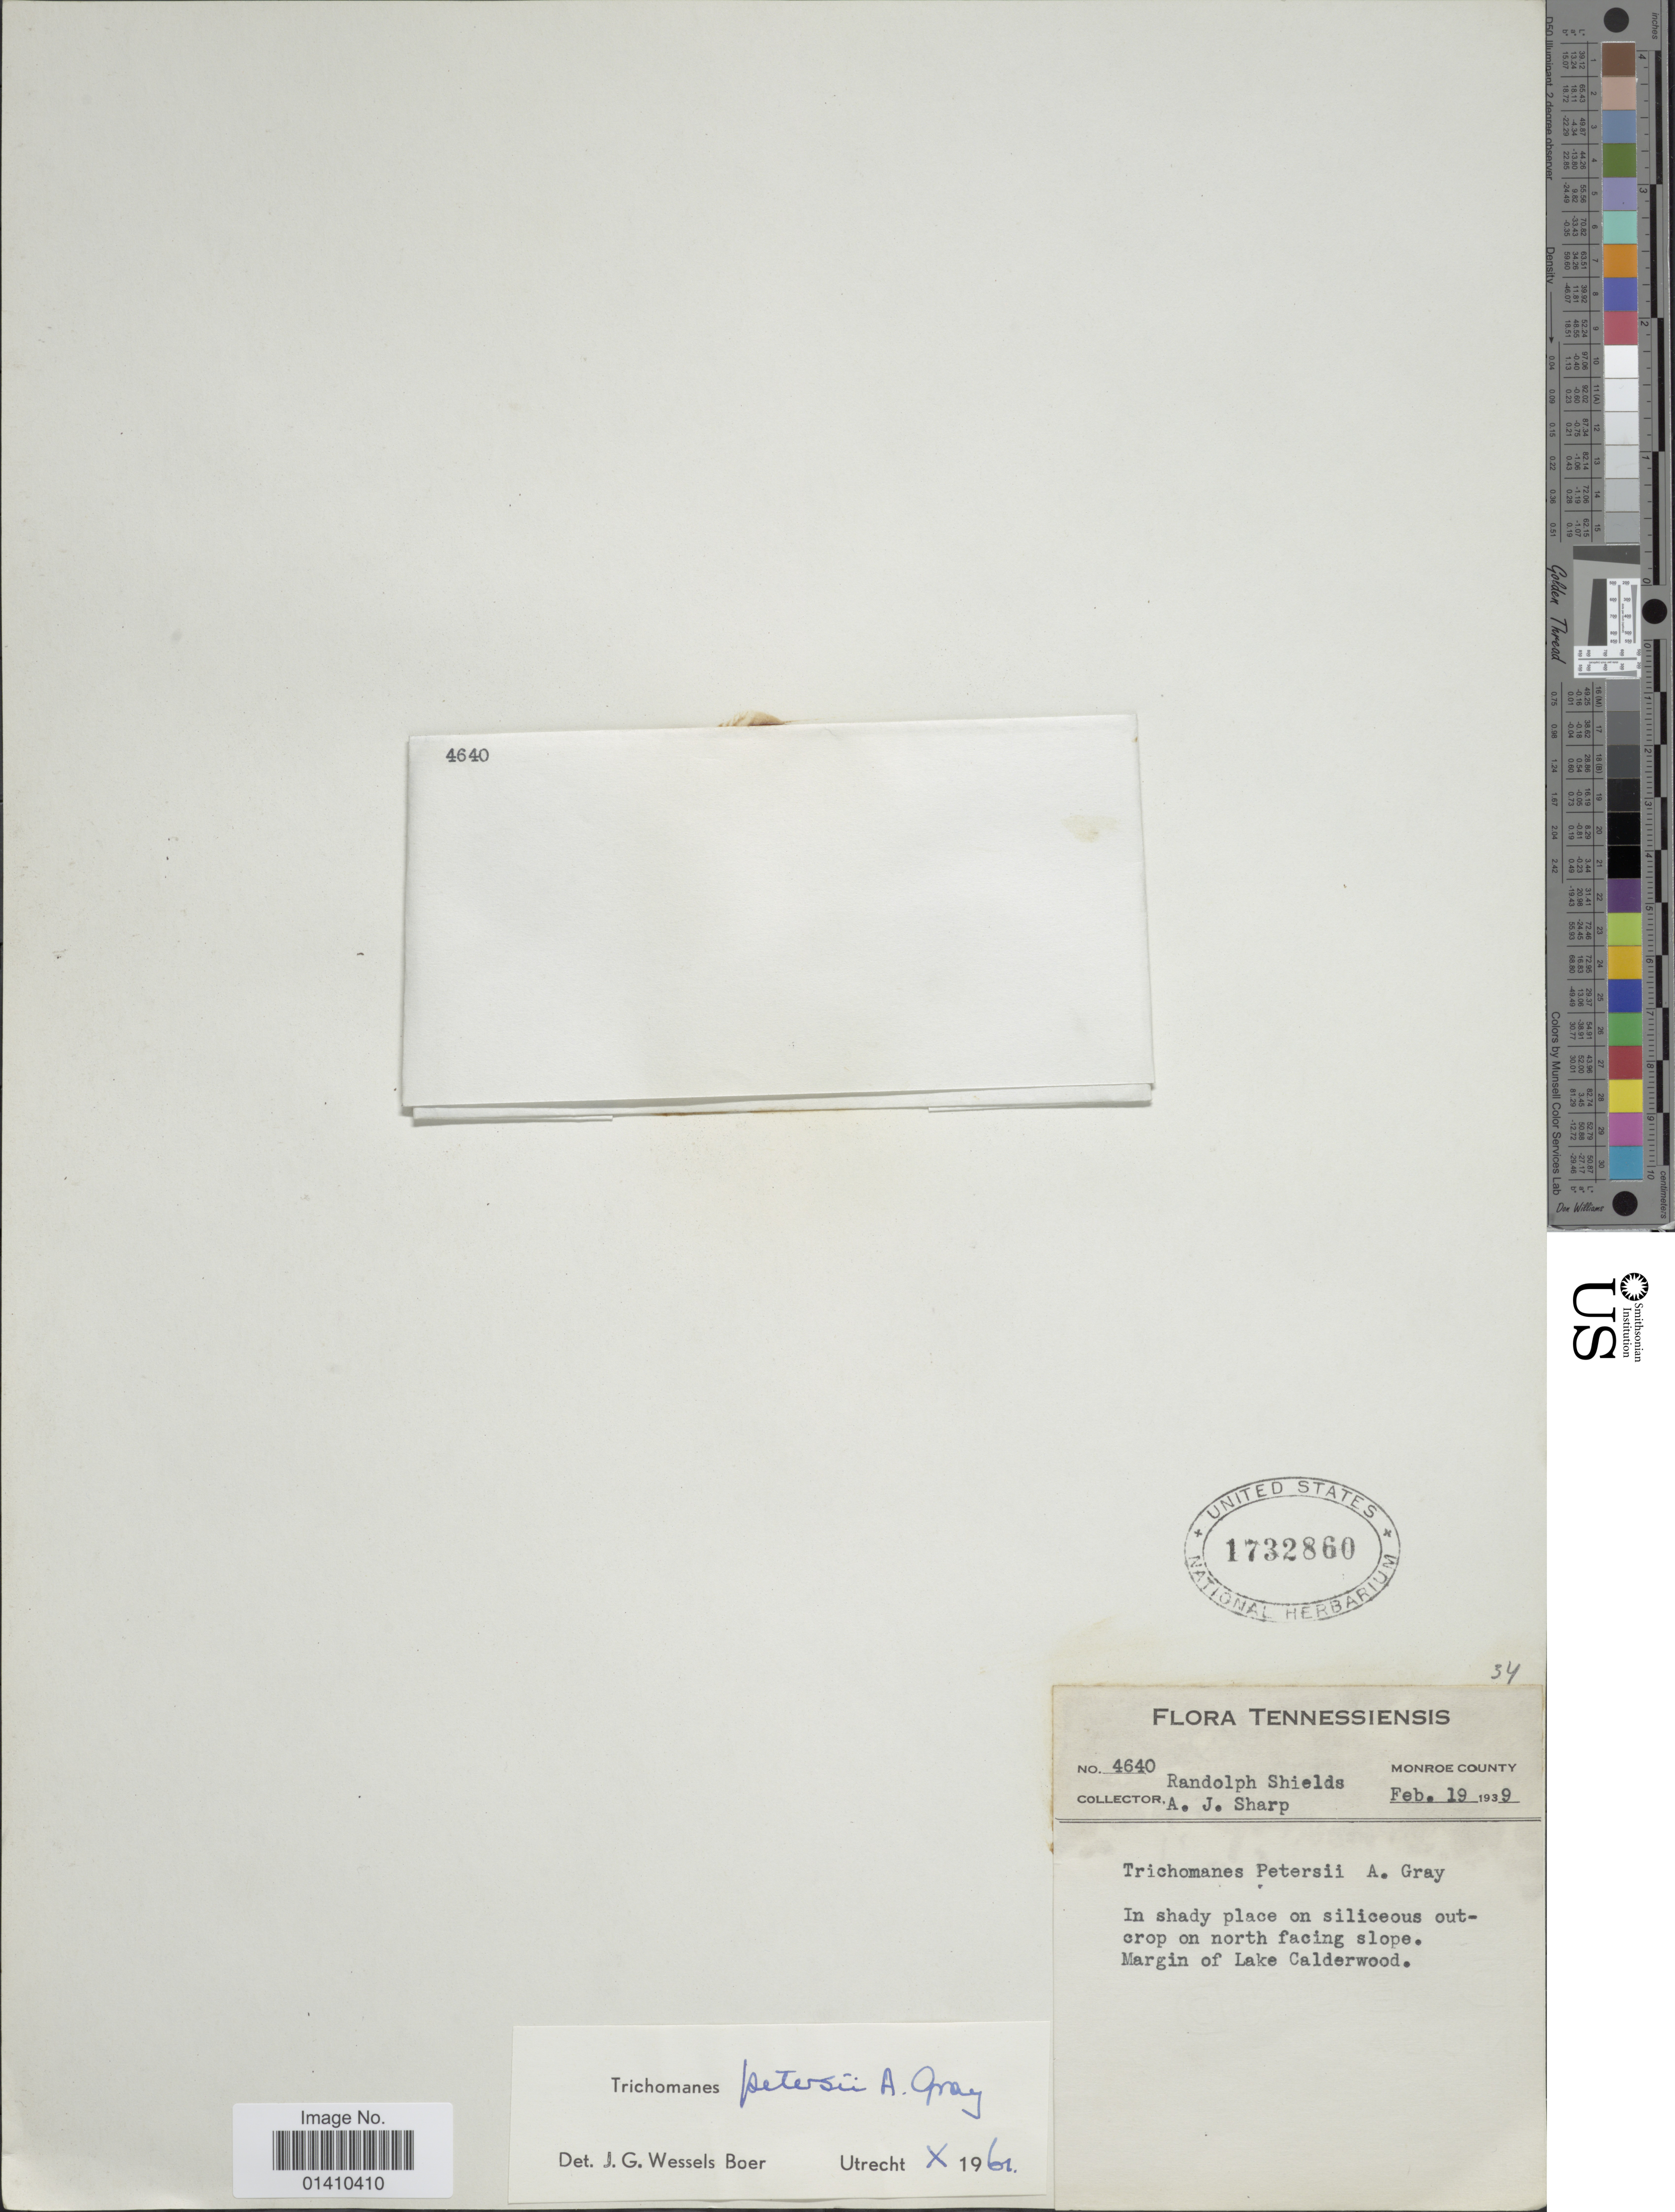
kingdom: Plantae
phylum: Tracheophyta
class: Polypodiopsida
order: Hymenophyllales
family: Hymenophyllaceae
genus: Didymoglossum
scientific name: Didymoglossum petersii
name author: (A. Gray) Copel.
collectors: R. Shields & A. J. Sharp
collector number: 4640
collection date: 1939-02-19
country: United States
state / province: Tennessee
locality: In shady place on siliceous outcrop on north facing slope. Margin of Lake Calderwood, Monroe County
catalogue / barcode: US 1732860